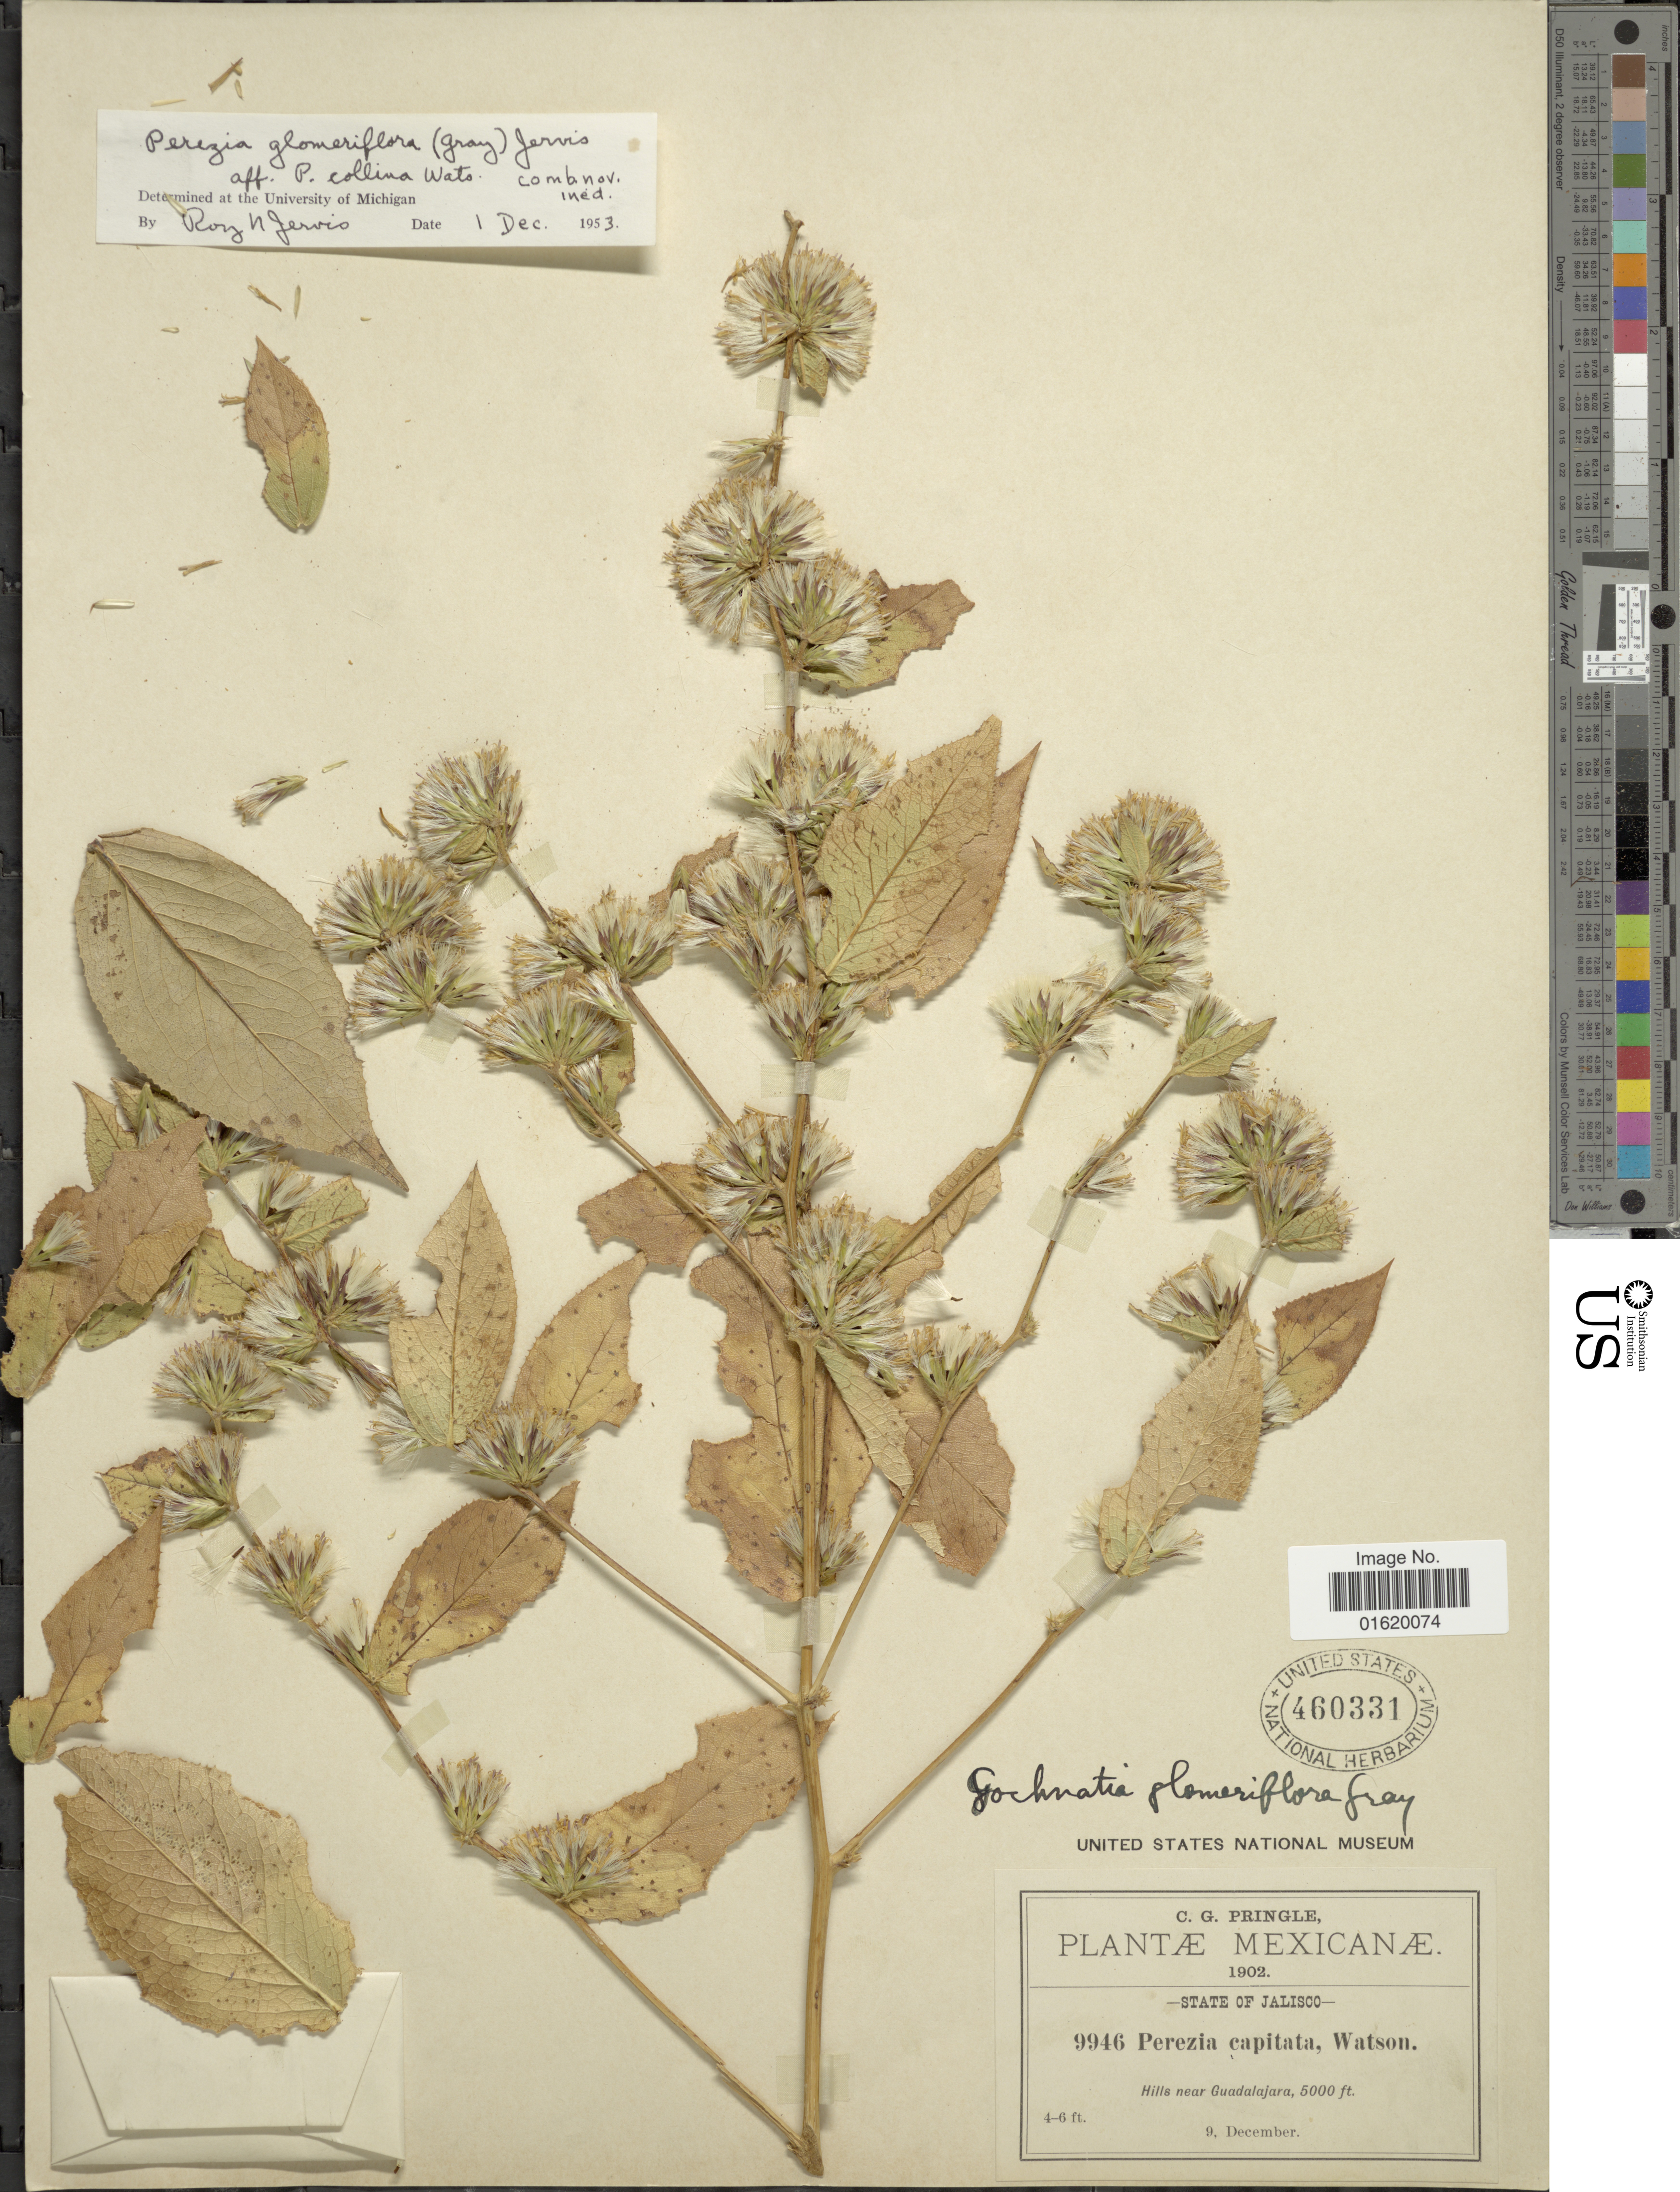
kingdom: Plantae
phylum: Tracheophyta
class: Magnoliopsida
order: Asterales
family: Asteraceae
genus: Acourtia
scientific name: Acourtia glomeriflora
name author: (A. Gray) Reveal & R.M. King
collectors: C. G. Pringle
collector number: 9946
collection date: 1902-12-09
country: Mexico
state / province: Jalisco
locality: Hills near Guadalajara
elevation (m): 1524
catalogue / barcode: US 460331